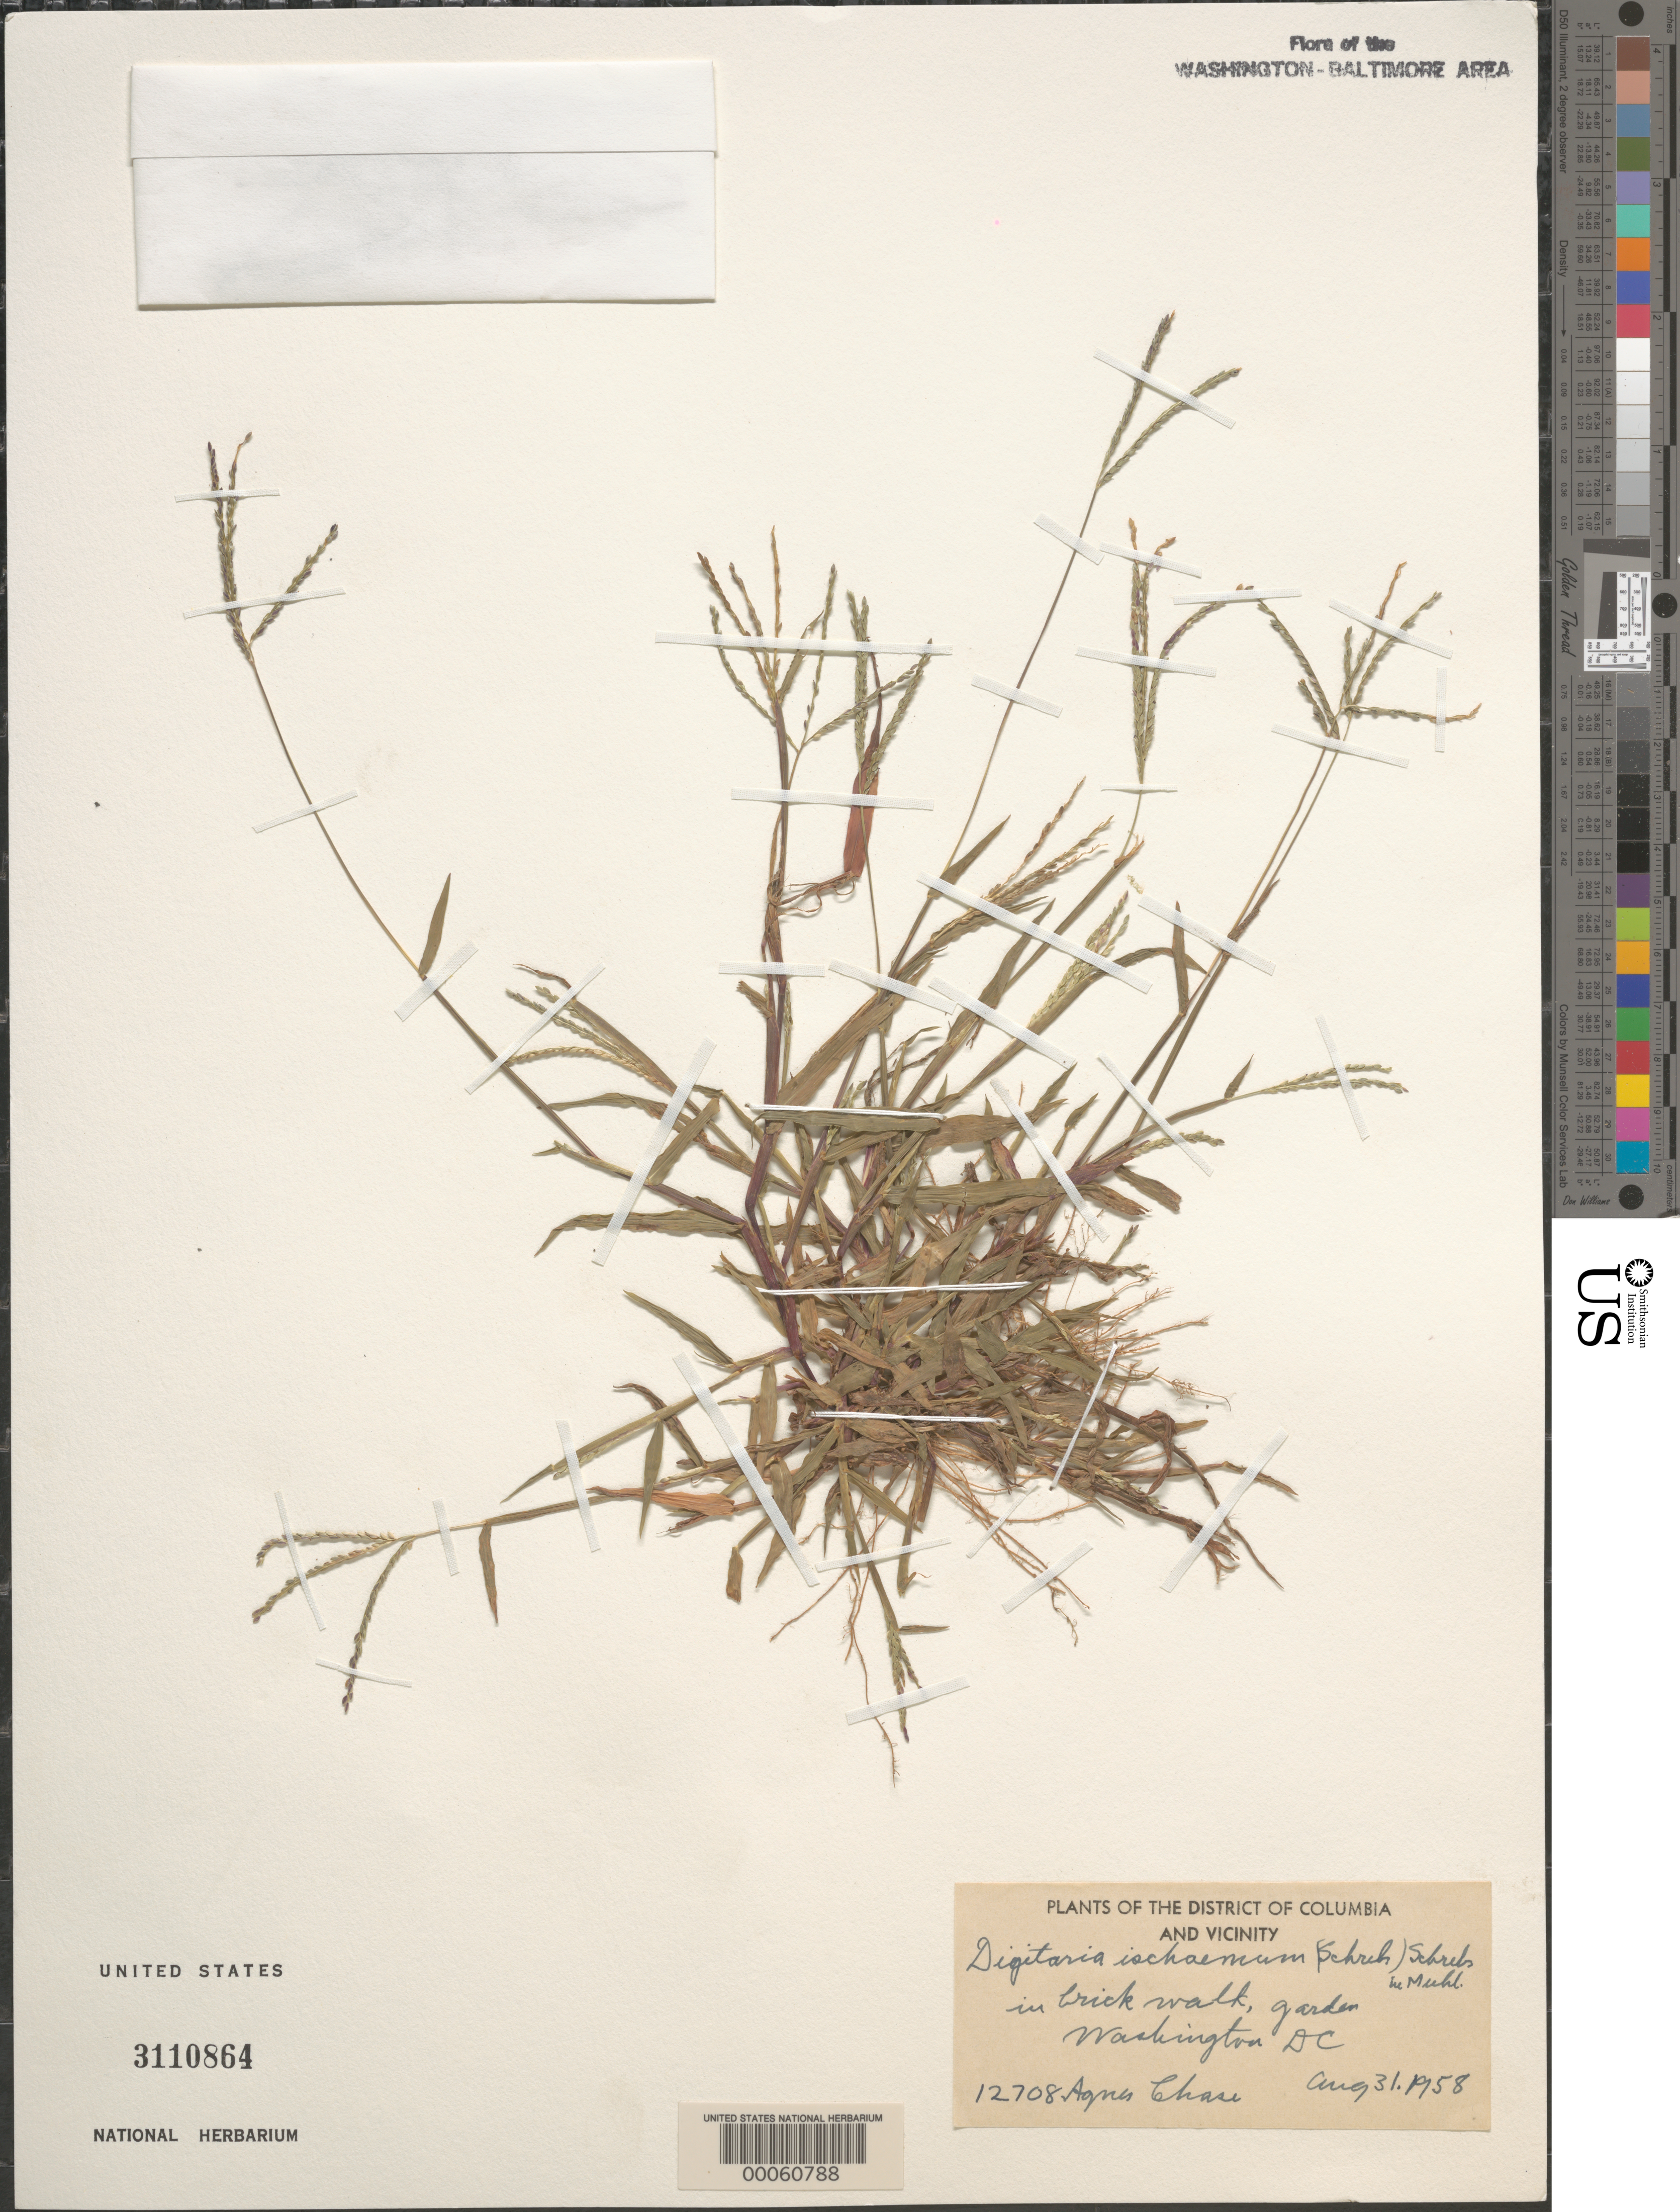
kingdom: Plantae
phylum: Tracheophyta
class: Liliopsida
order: Poales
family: Poaceae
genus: Digitaria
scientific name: Digitaria ischaemum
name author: (Schreber) Schreber ex Muhl.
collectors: A. Chase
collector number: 12708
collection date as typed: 31 Aug 1958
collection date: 1958-08-31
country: United States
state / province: District of Columbia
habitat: In brick walk garden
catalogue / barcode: US 3110864